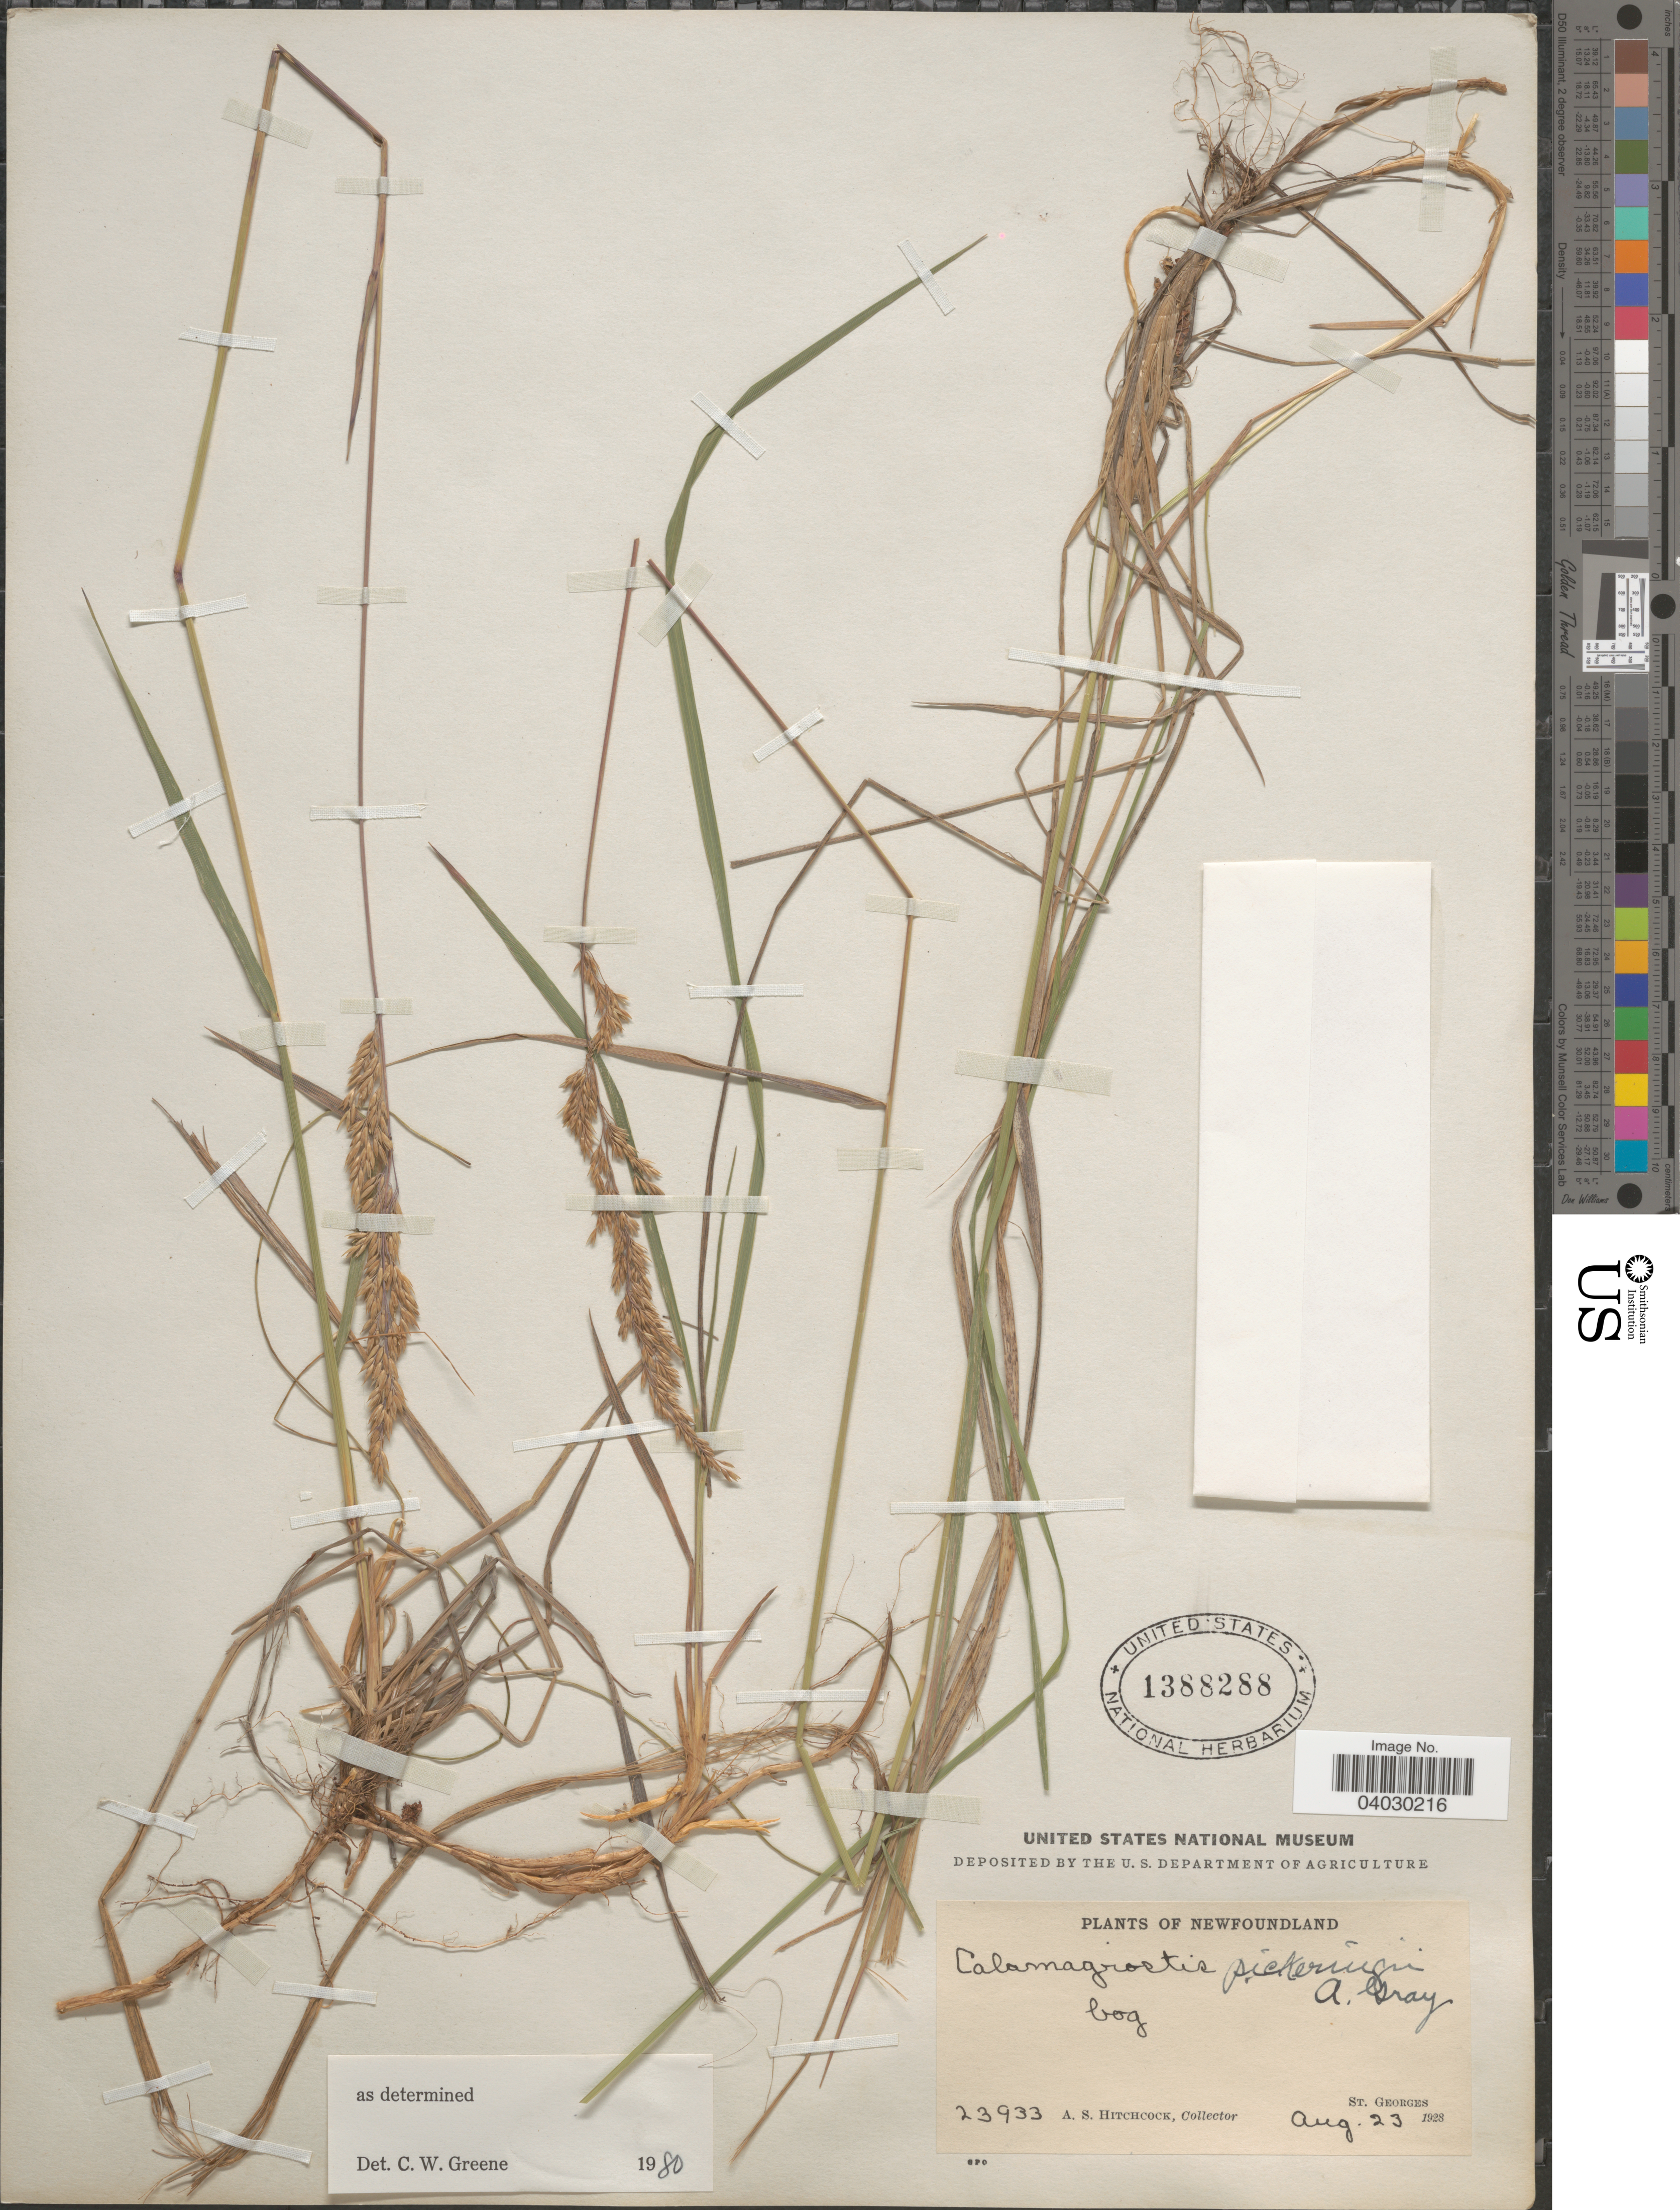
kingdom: Plantae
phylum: Tracheophyta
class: Liliopsida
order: Poales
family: Poaceae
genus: Calamagrostis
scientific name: Calamagrostis pickeringii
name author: A. Gray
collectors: A. S. Hitchcock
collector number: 23933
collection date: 1928-08-23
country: Canada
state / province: Newfoundland and Labrador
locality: St. Georges.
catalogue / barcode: US 1388288